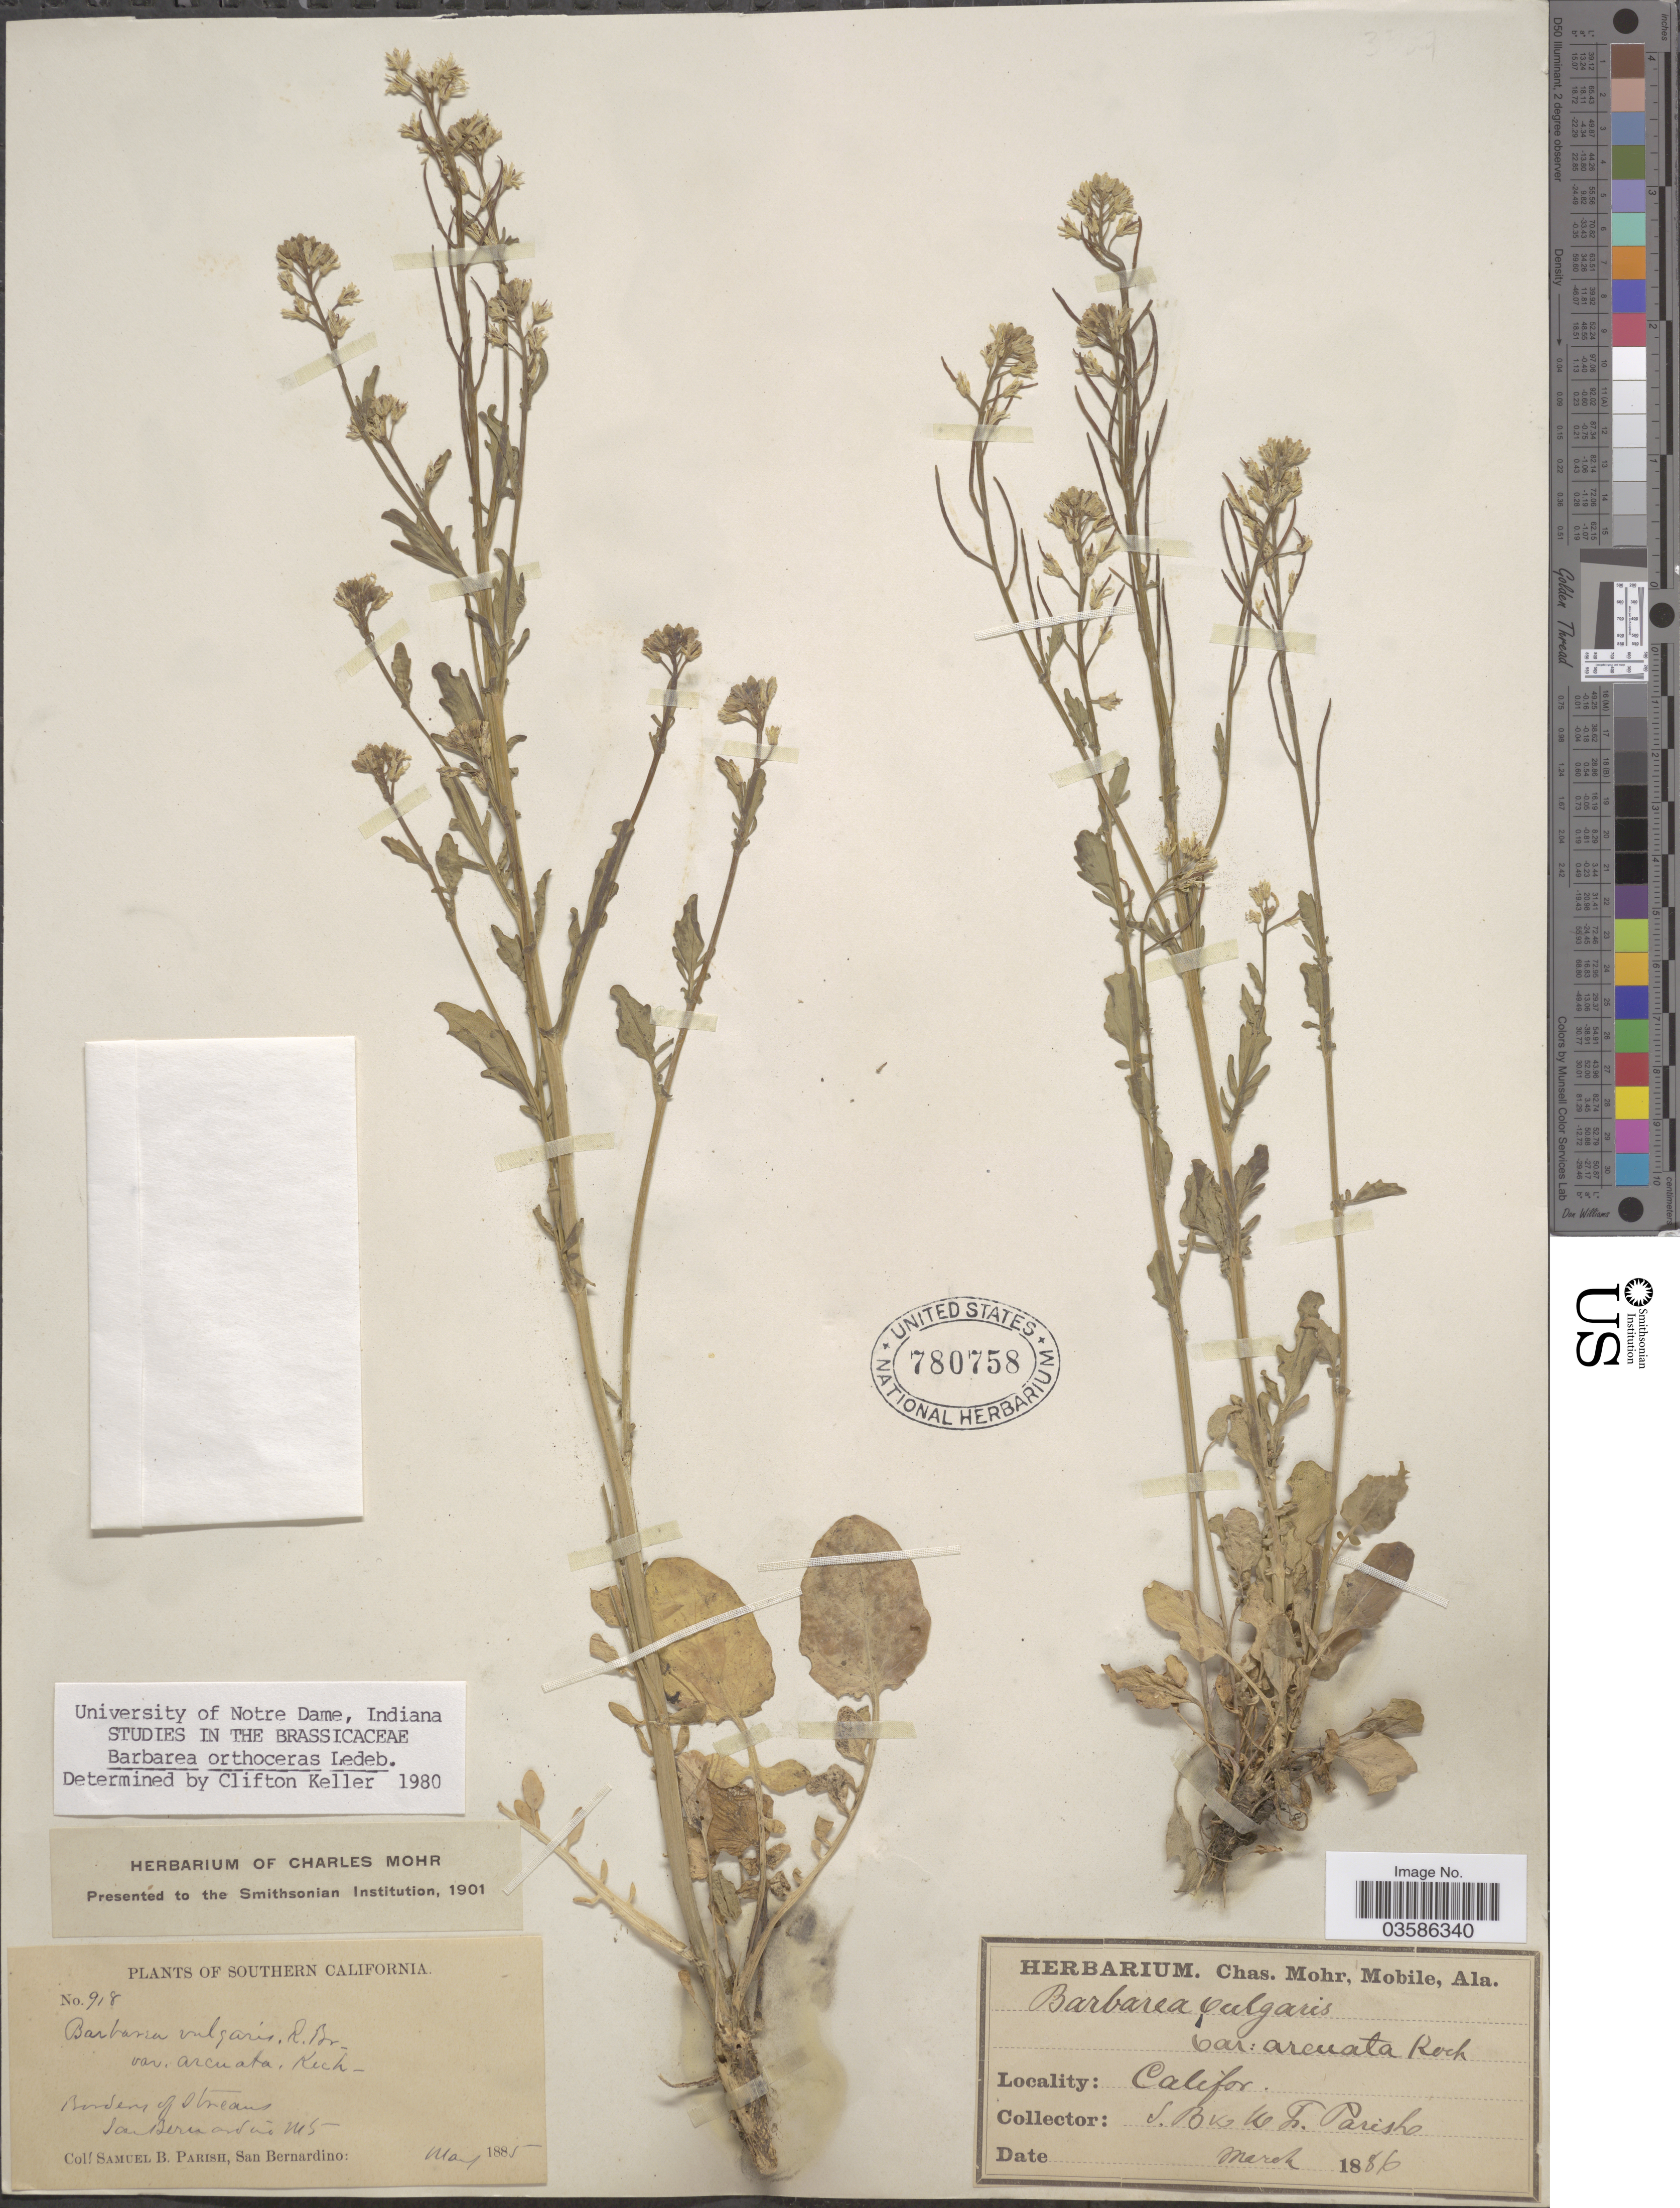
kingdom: Plantae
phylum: Tracheophyta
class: Magnoliopsida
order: Brassicales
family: Brassicaceae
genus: Barbarea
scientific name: Barbarea orthoceras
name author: Ledeb.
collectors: S. B. Parish & W. F. Parish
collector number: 918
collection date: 1885-05/1886-03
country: United States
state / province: California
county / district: San Bernardino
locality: Southern California. Borders of streams. San Bernardino Mts.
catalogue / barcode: US 780758